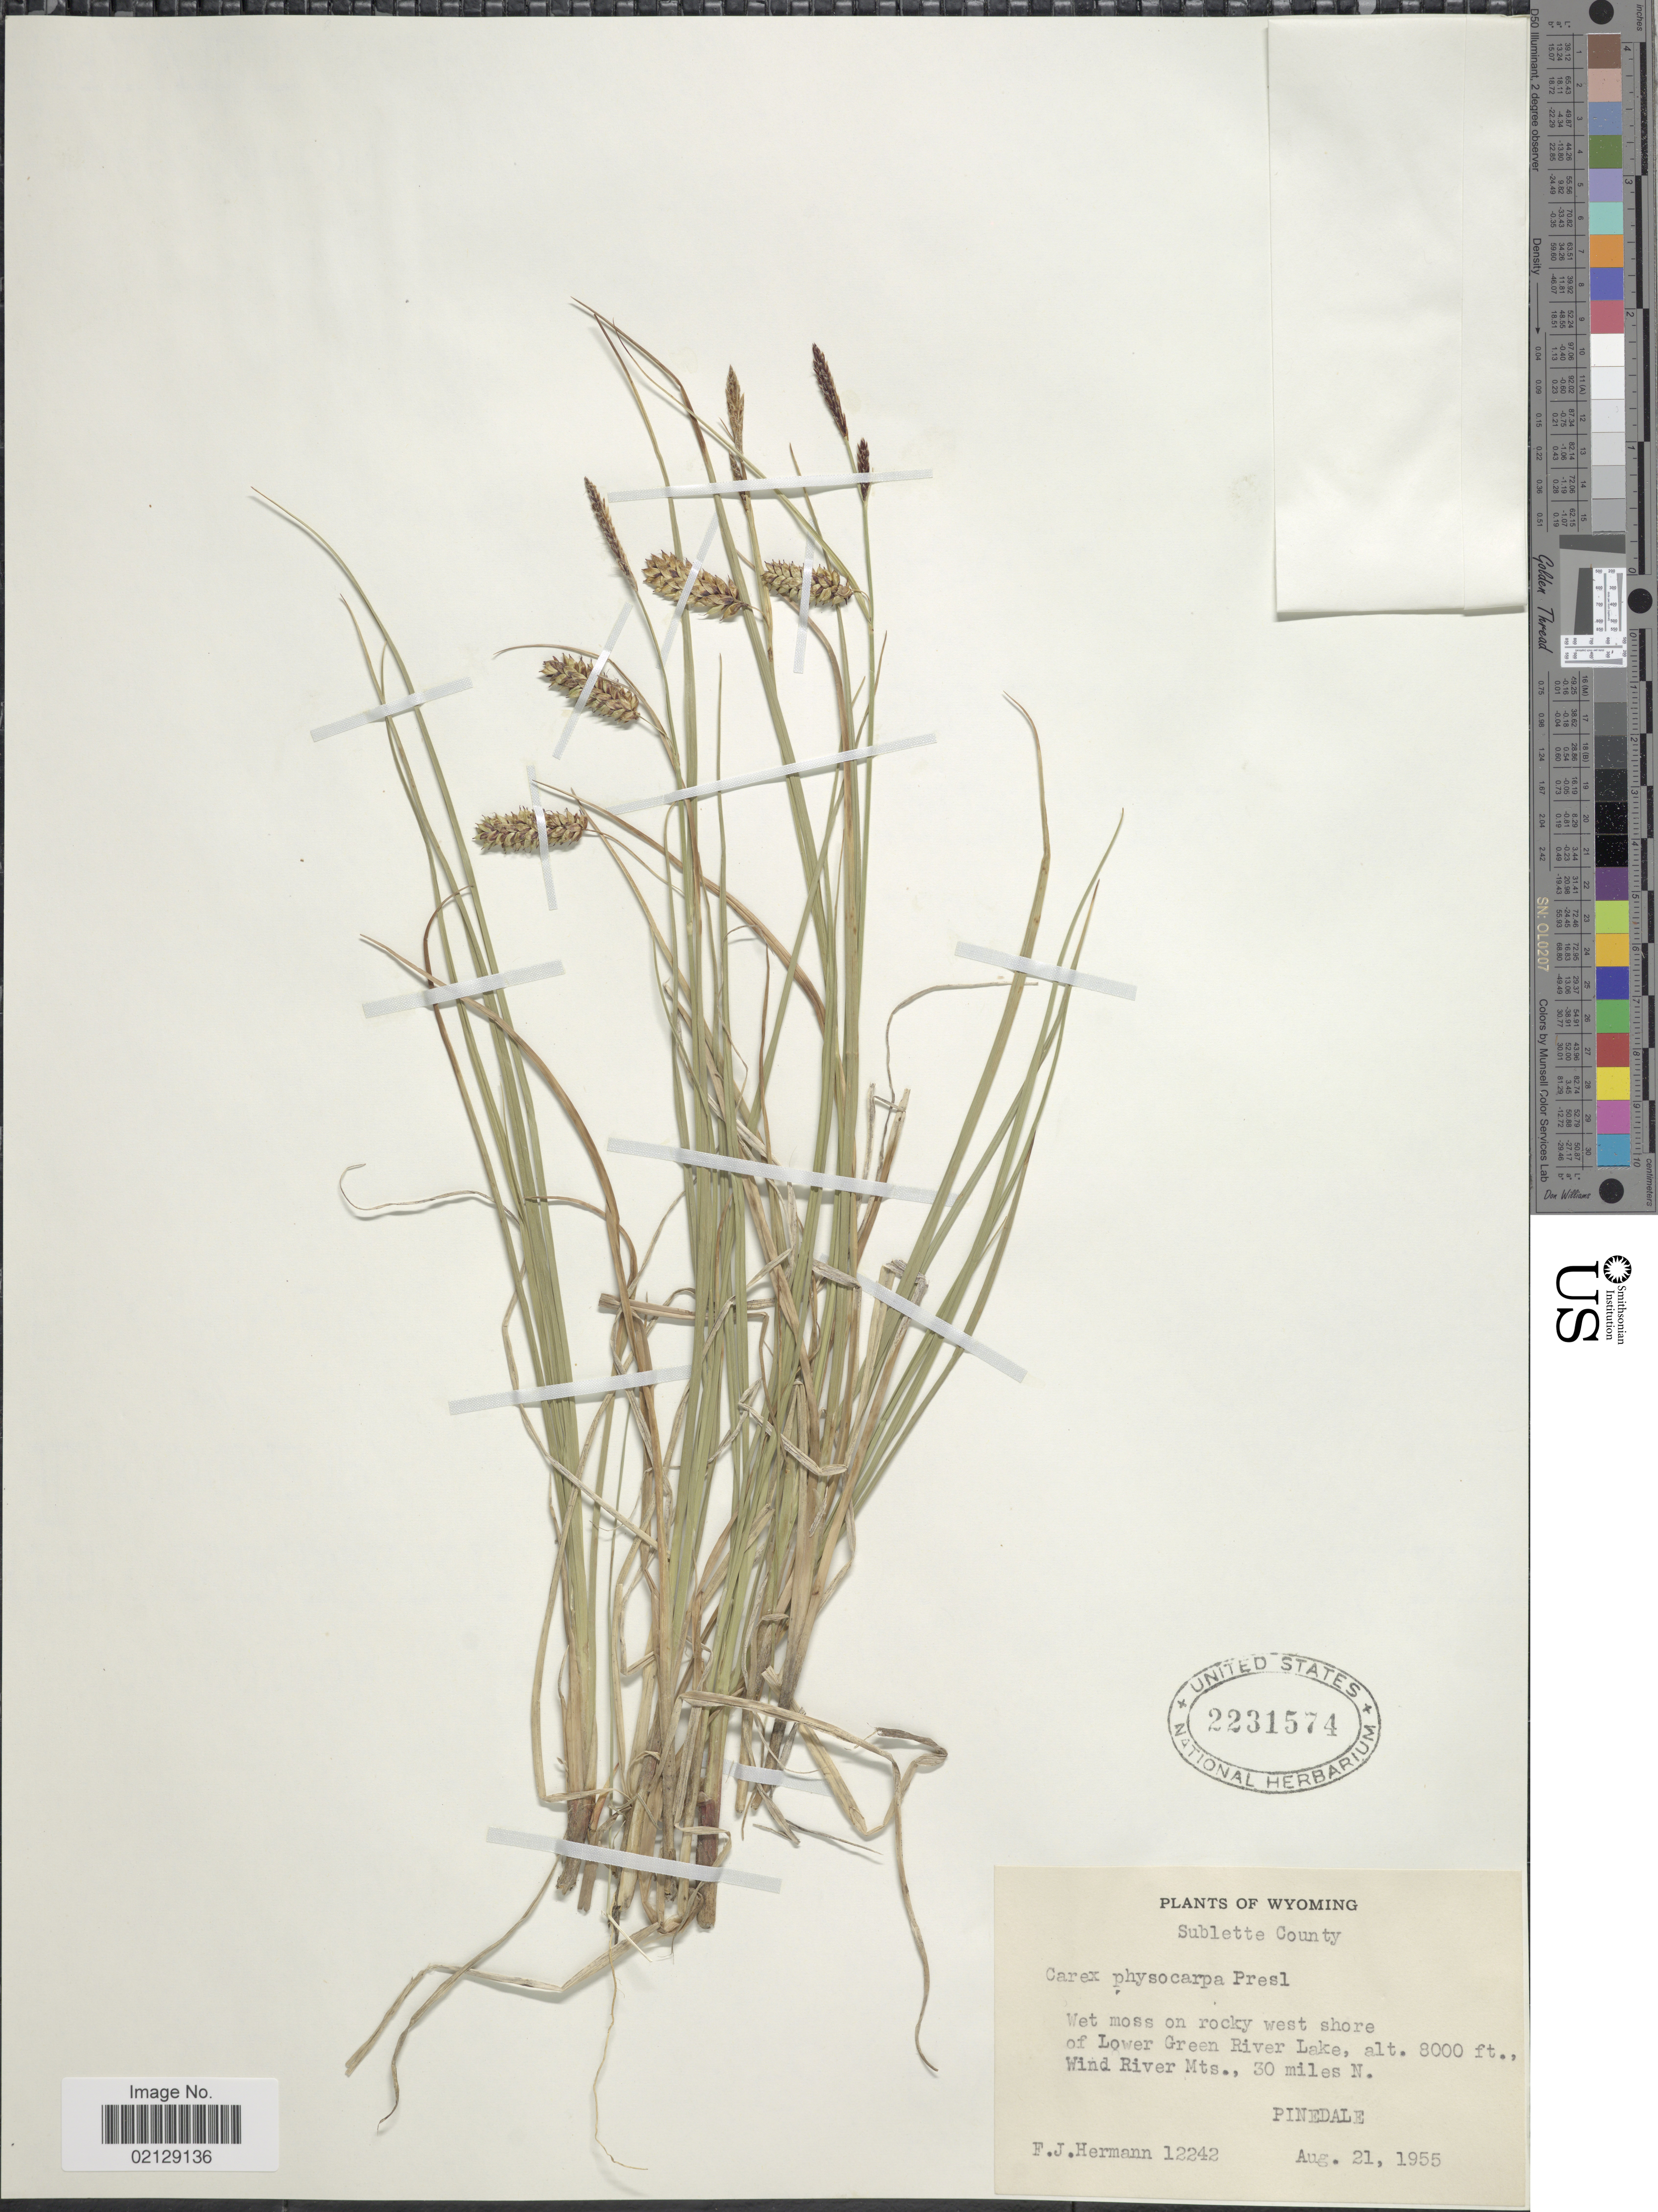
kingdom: Plantae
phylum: Tracheophyta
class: Liliopsida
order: Poales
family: Cyperaceae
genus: Carex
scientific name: Carex saxatilis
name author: L.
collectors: F. J. Hermann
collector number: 12242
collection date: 1955-08-21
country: United States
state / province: Wyoming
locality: Sublette County, Wet moss on rocky west shore of Lower Green River Lake, Wind River Mts., 30 miles N. Pindale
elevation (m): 2438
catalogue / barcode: US 2231574